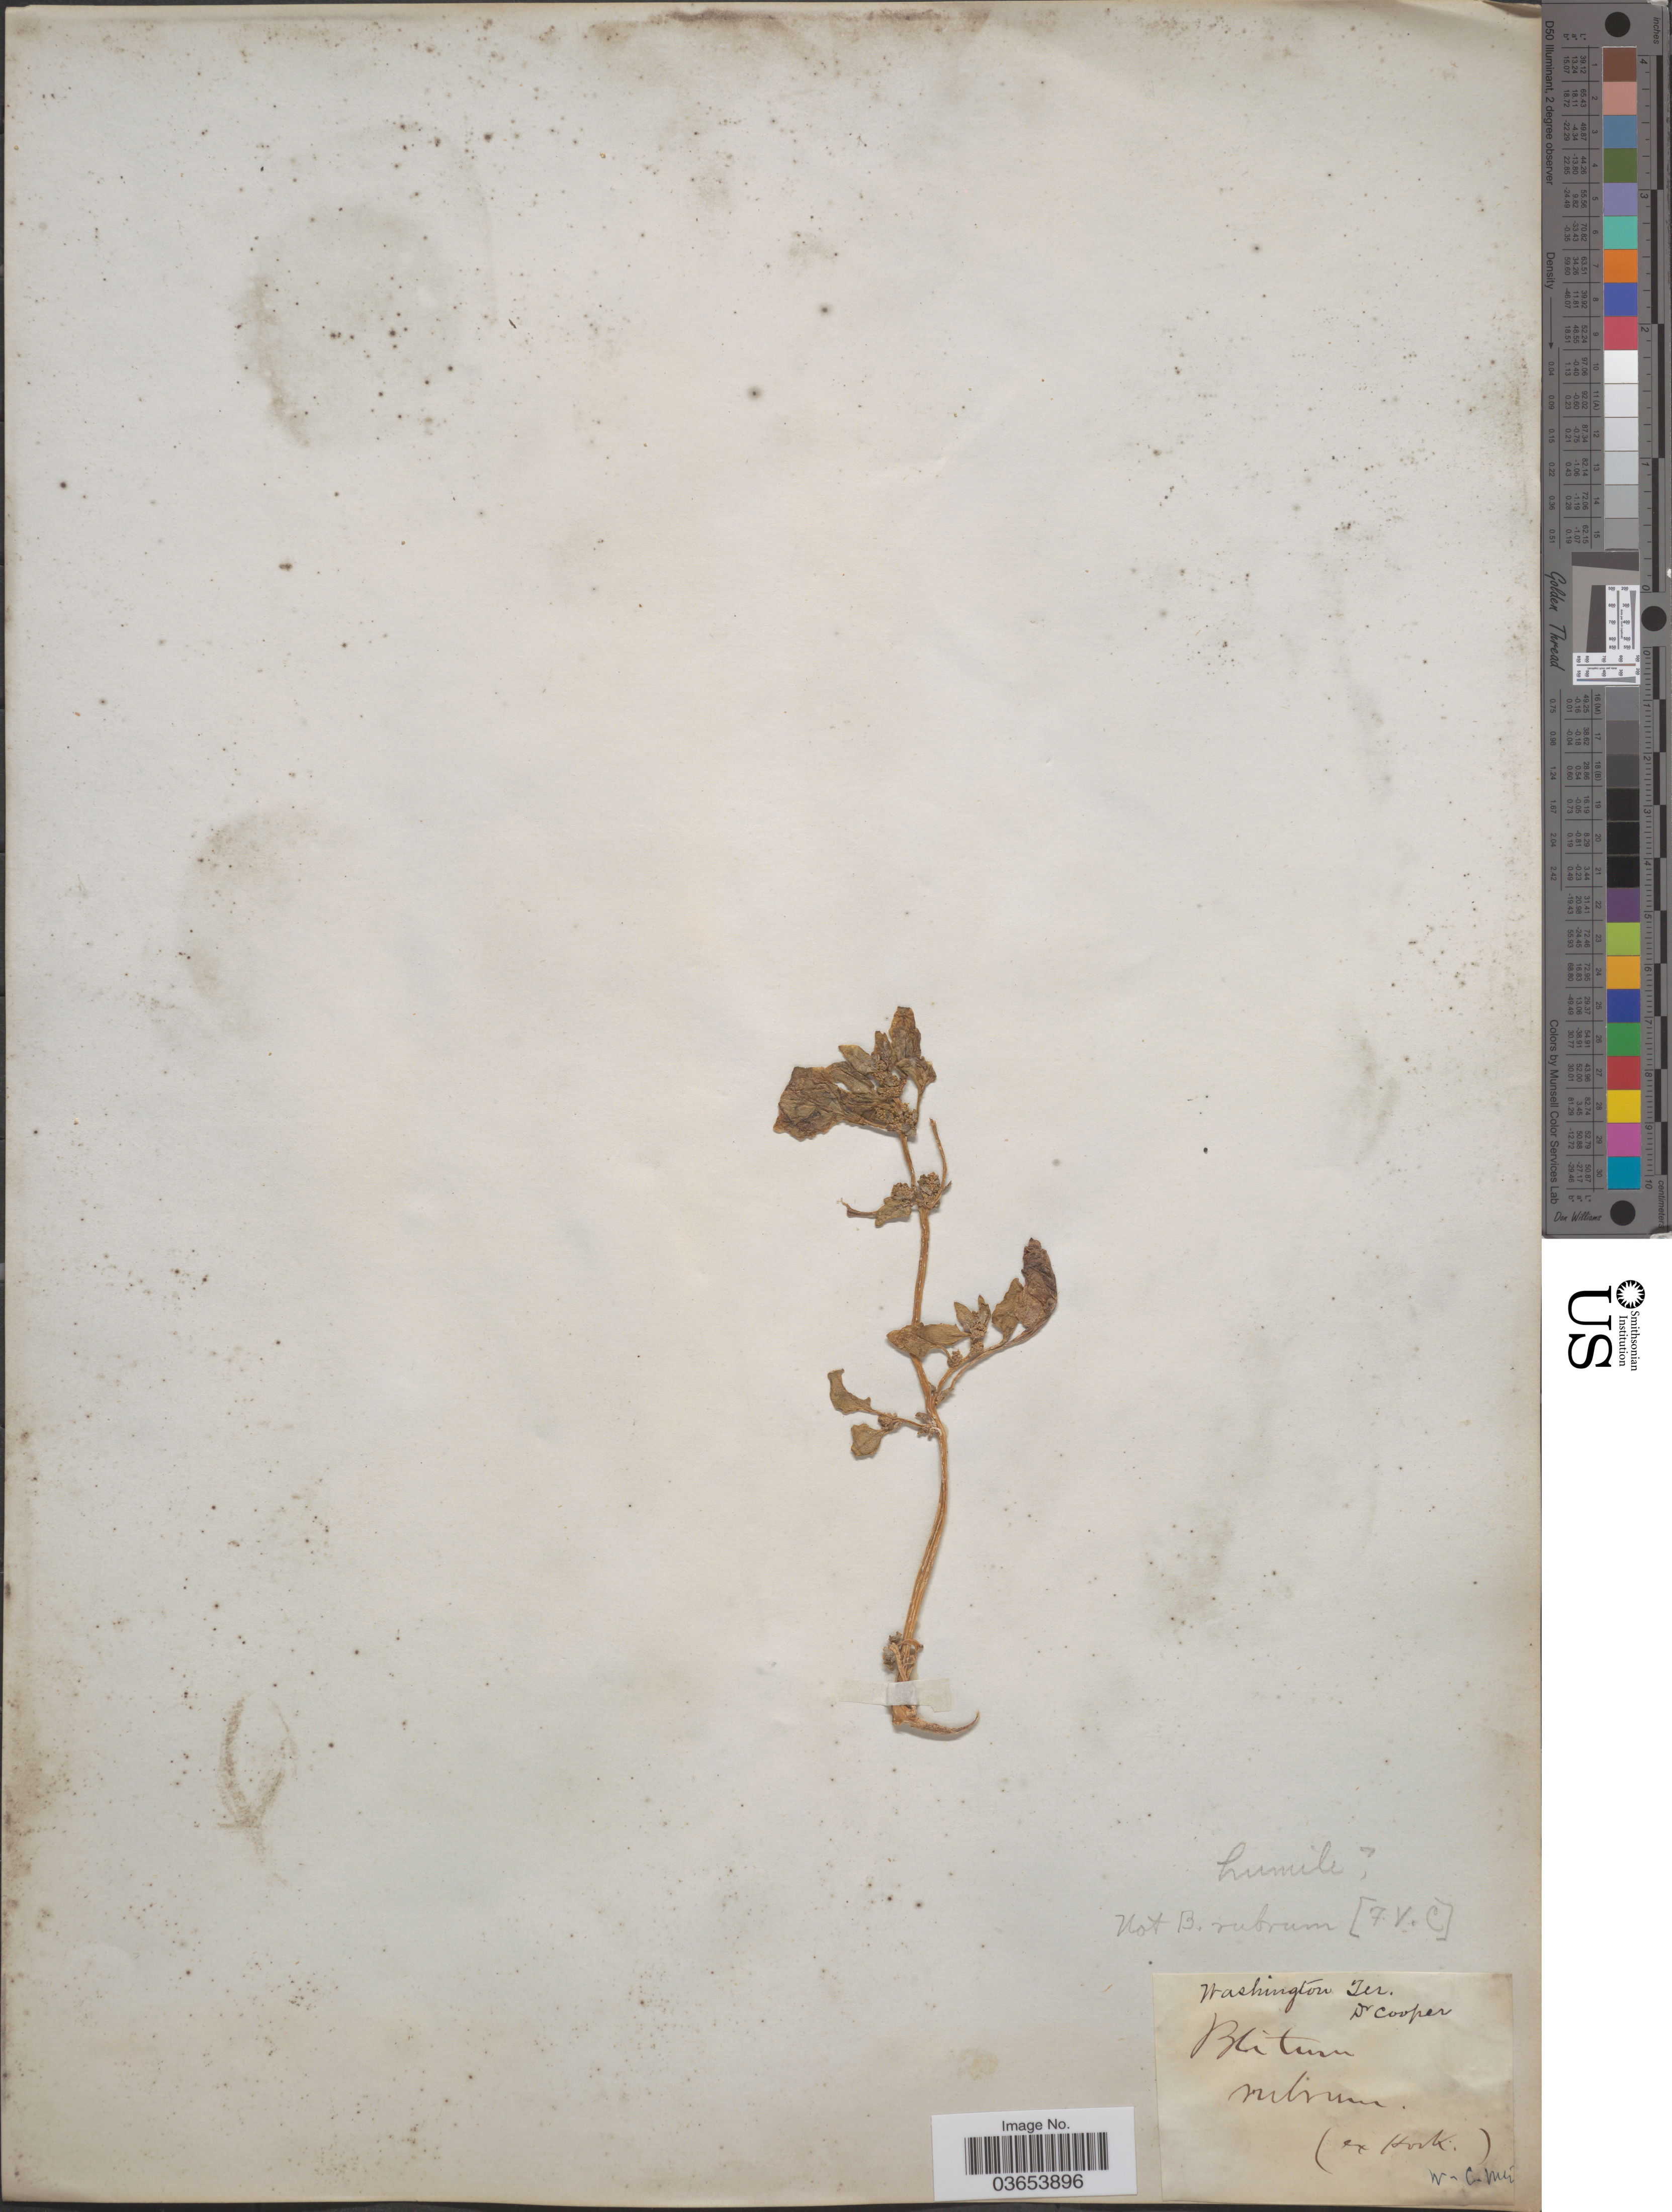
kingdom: Plantae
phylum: Tracheophyta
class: Magnoliopsida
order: Caryophyllales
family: Amaranthaceae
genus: Chenopodium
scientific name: Chenopodium rubrum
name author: L.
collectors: Dr. Cooper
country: United States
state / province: Washington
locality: Washington Ter.